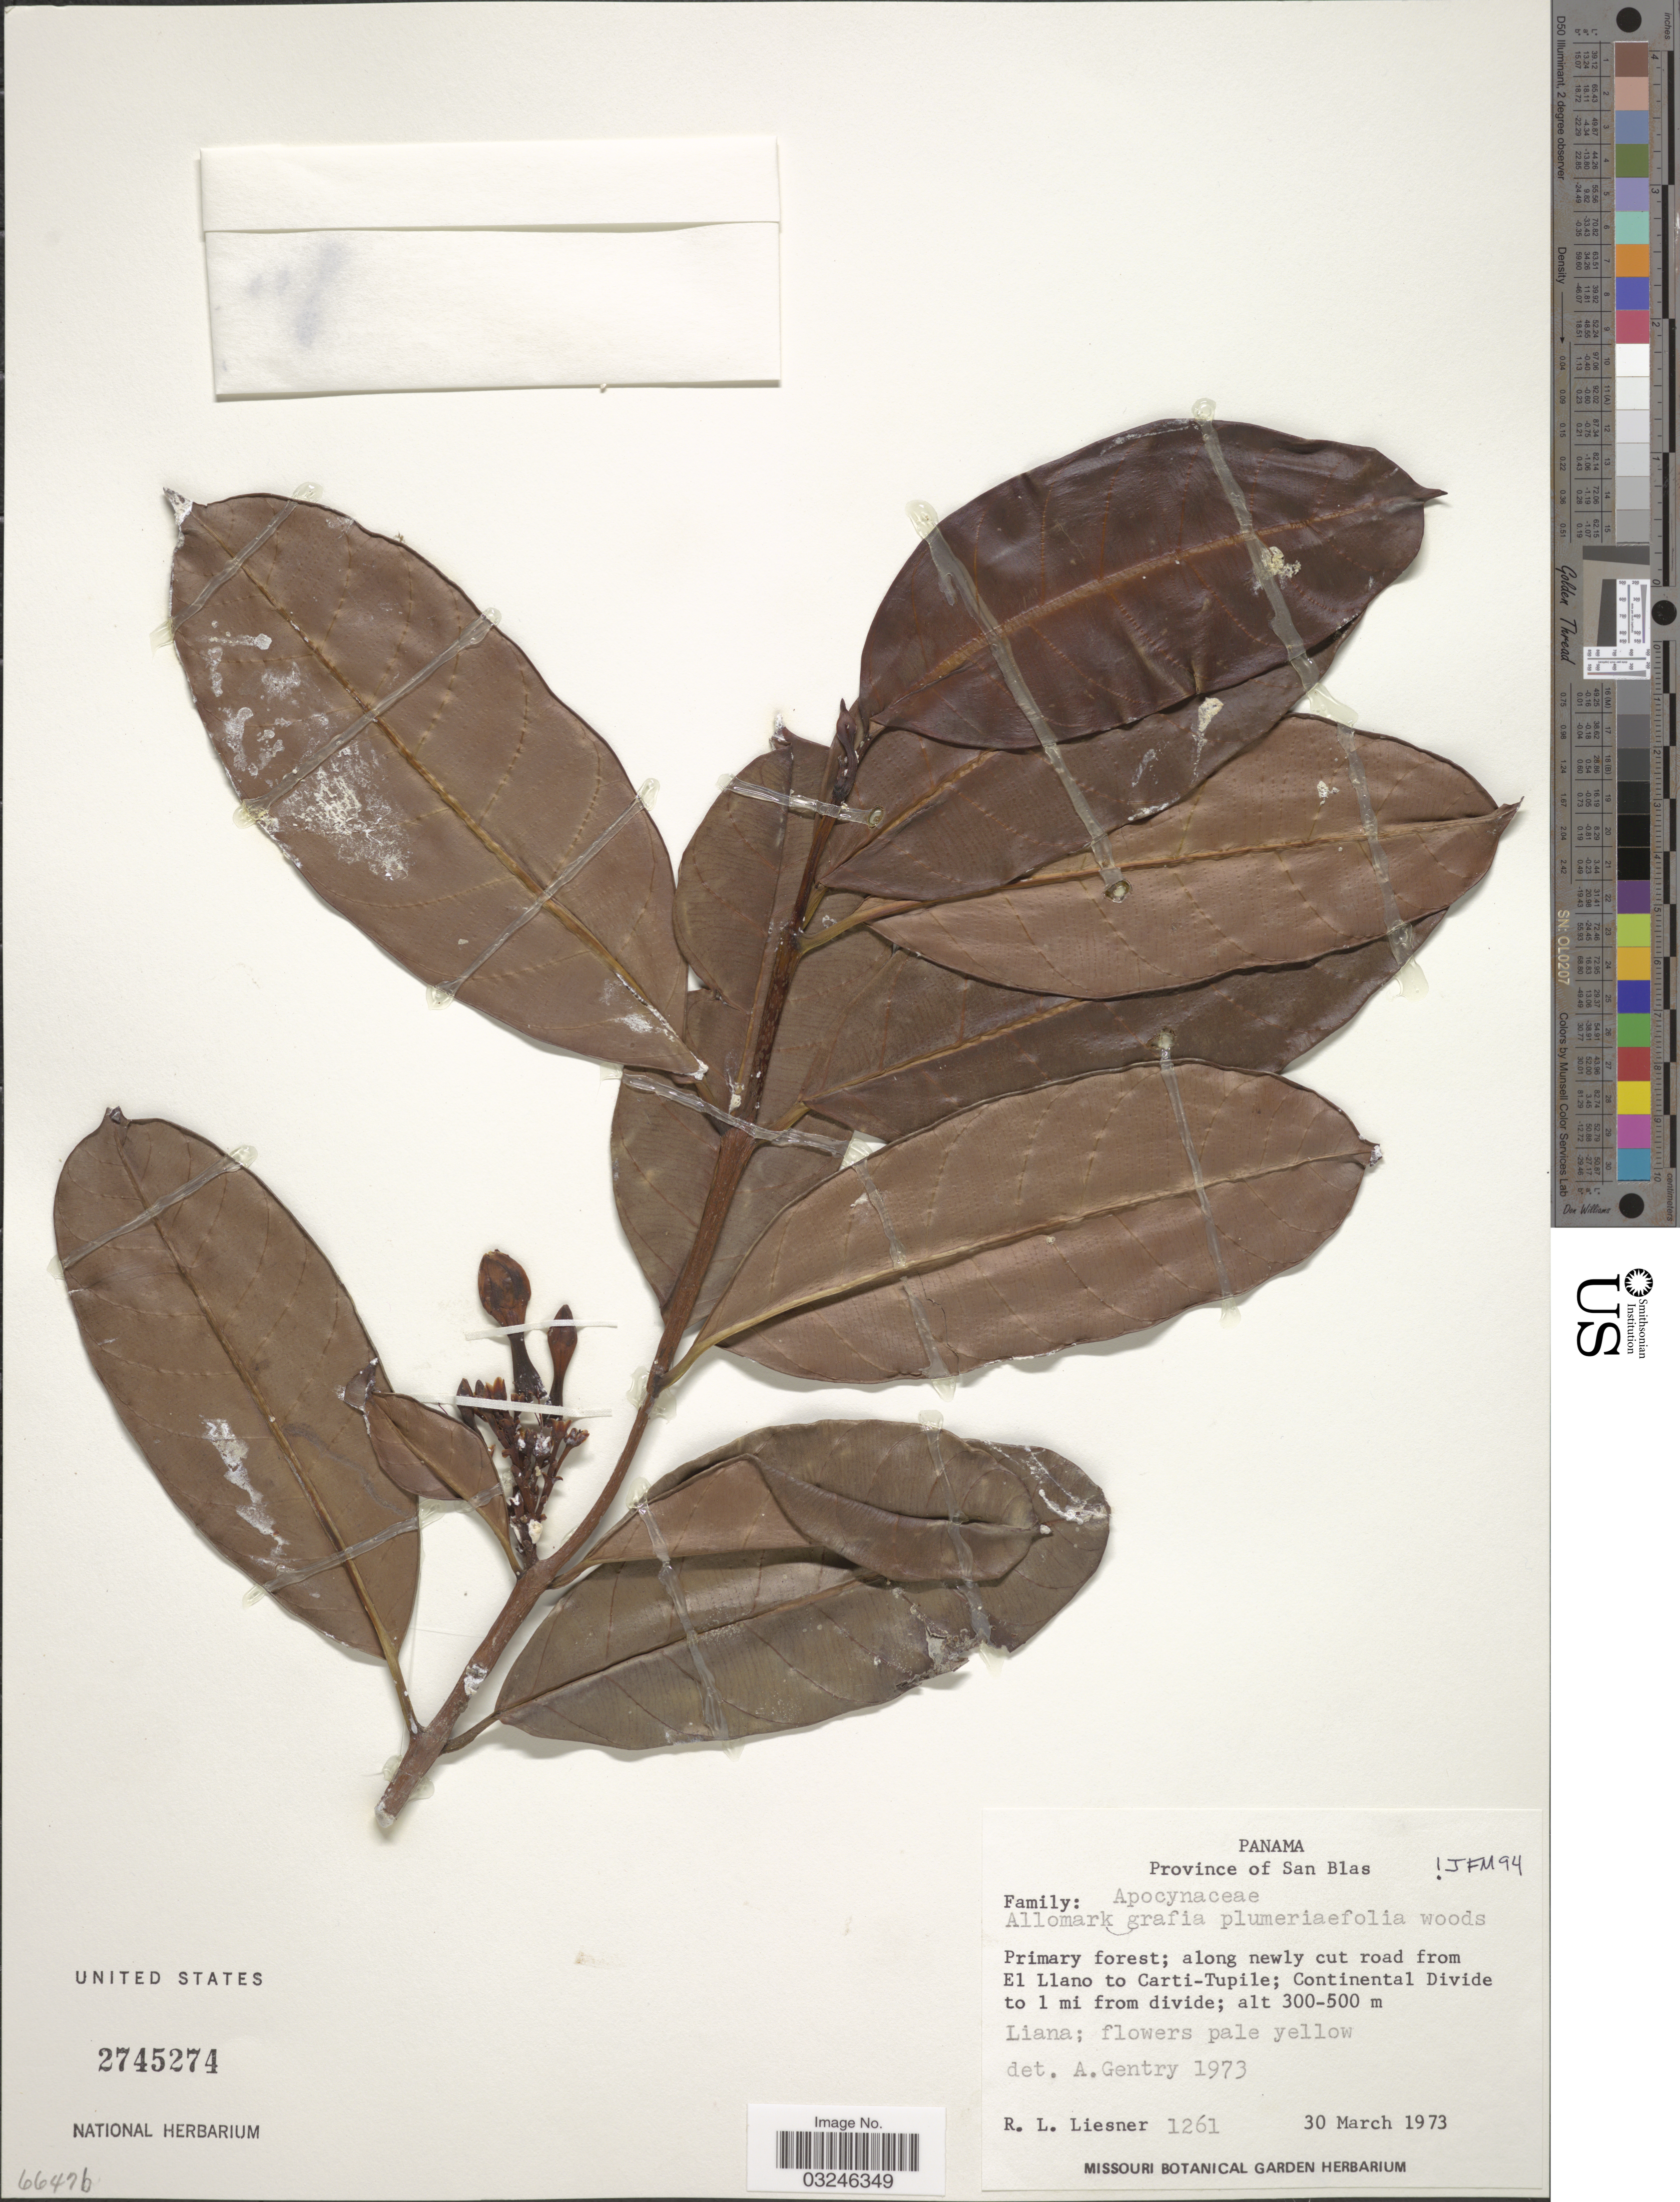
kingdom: Plantae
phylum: Tracheophyta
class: Magnoliopsida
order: Gentianales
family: Apocynaceae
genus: Allomarkgrafia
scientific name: Allomarkgrafia plumeriiflora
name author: Woodson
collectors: R. L. Liesner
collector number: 1261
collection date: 1973-03-30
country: Panama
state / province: Kuna Yala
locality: Province of San Blas. Along newly cut road from El Llano to Carti-Tupile; Continental Divide to 1 mi from divide.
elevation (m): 300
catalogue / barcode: US 2745274